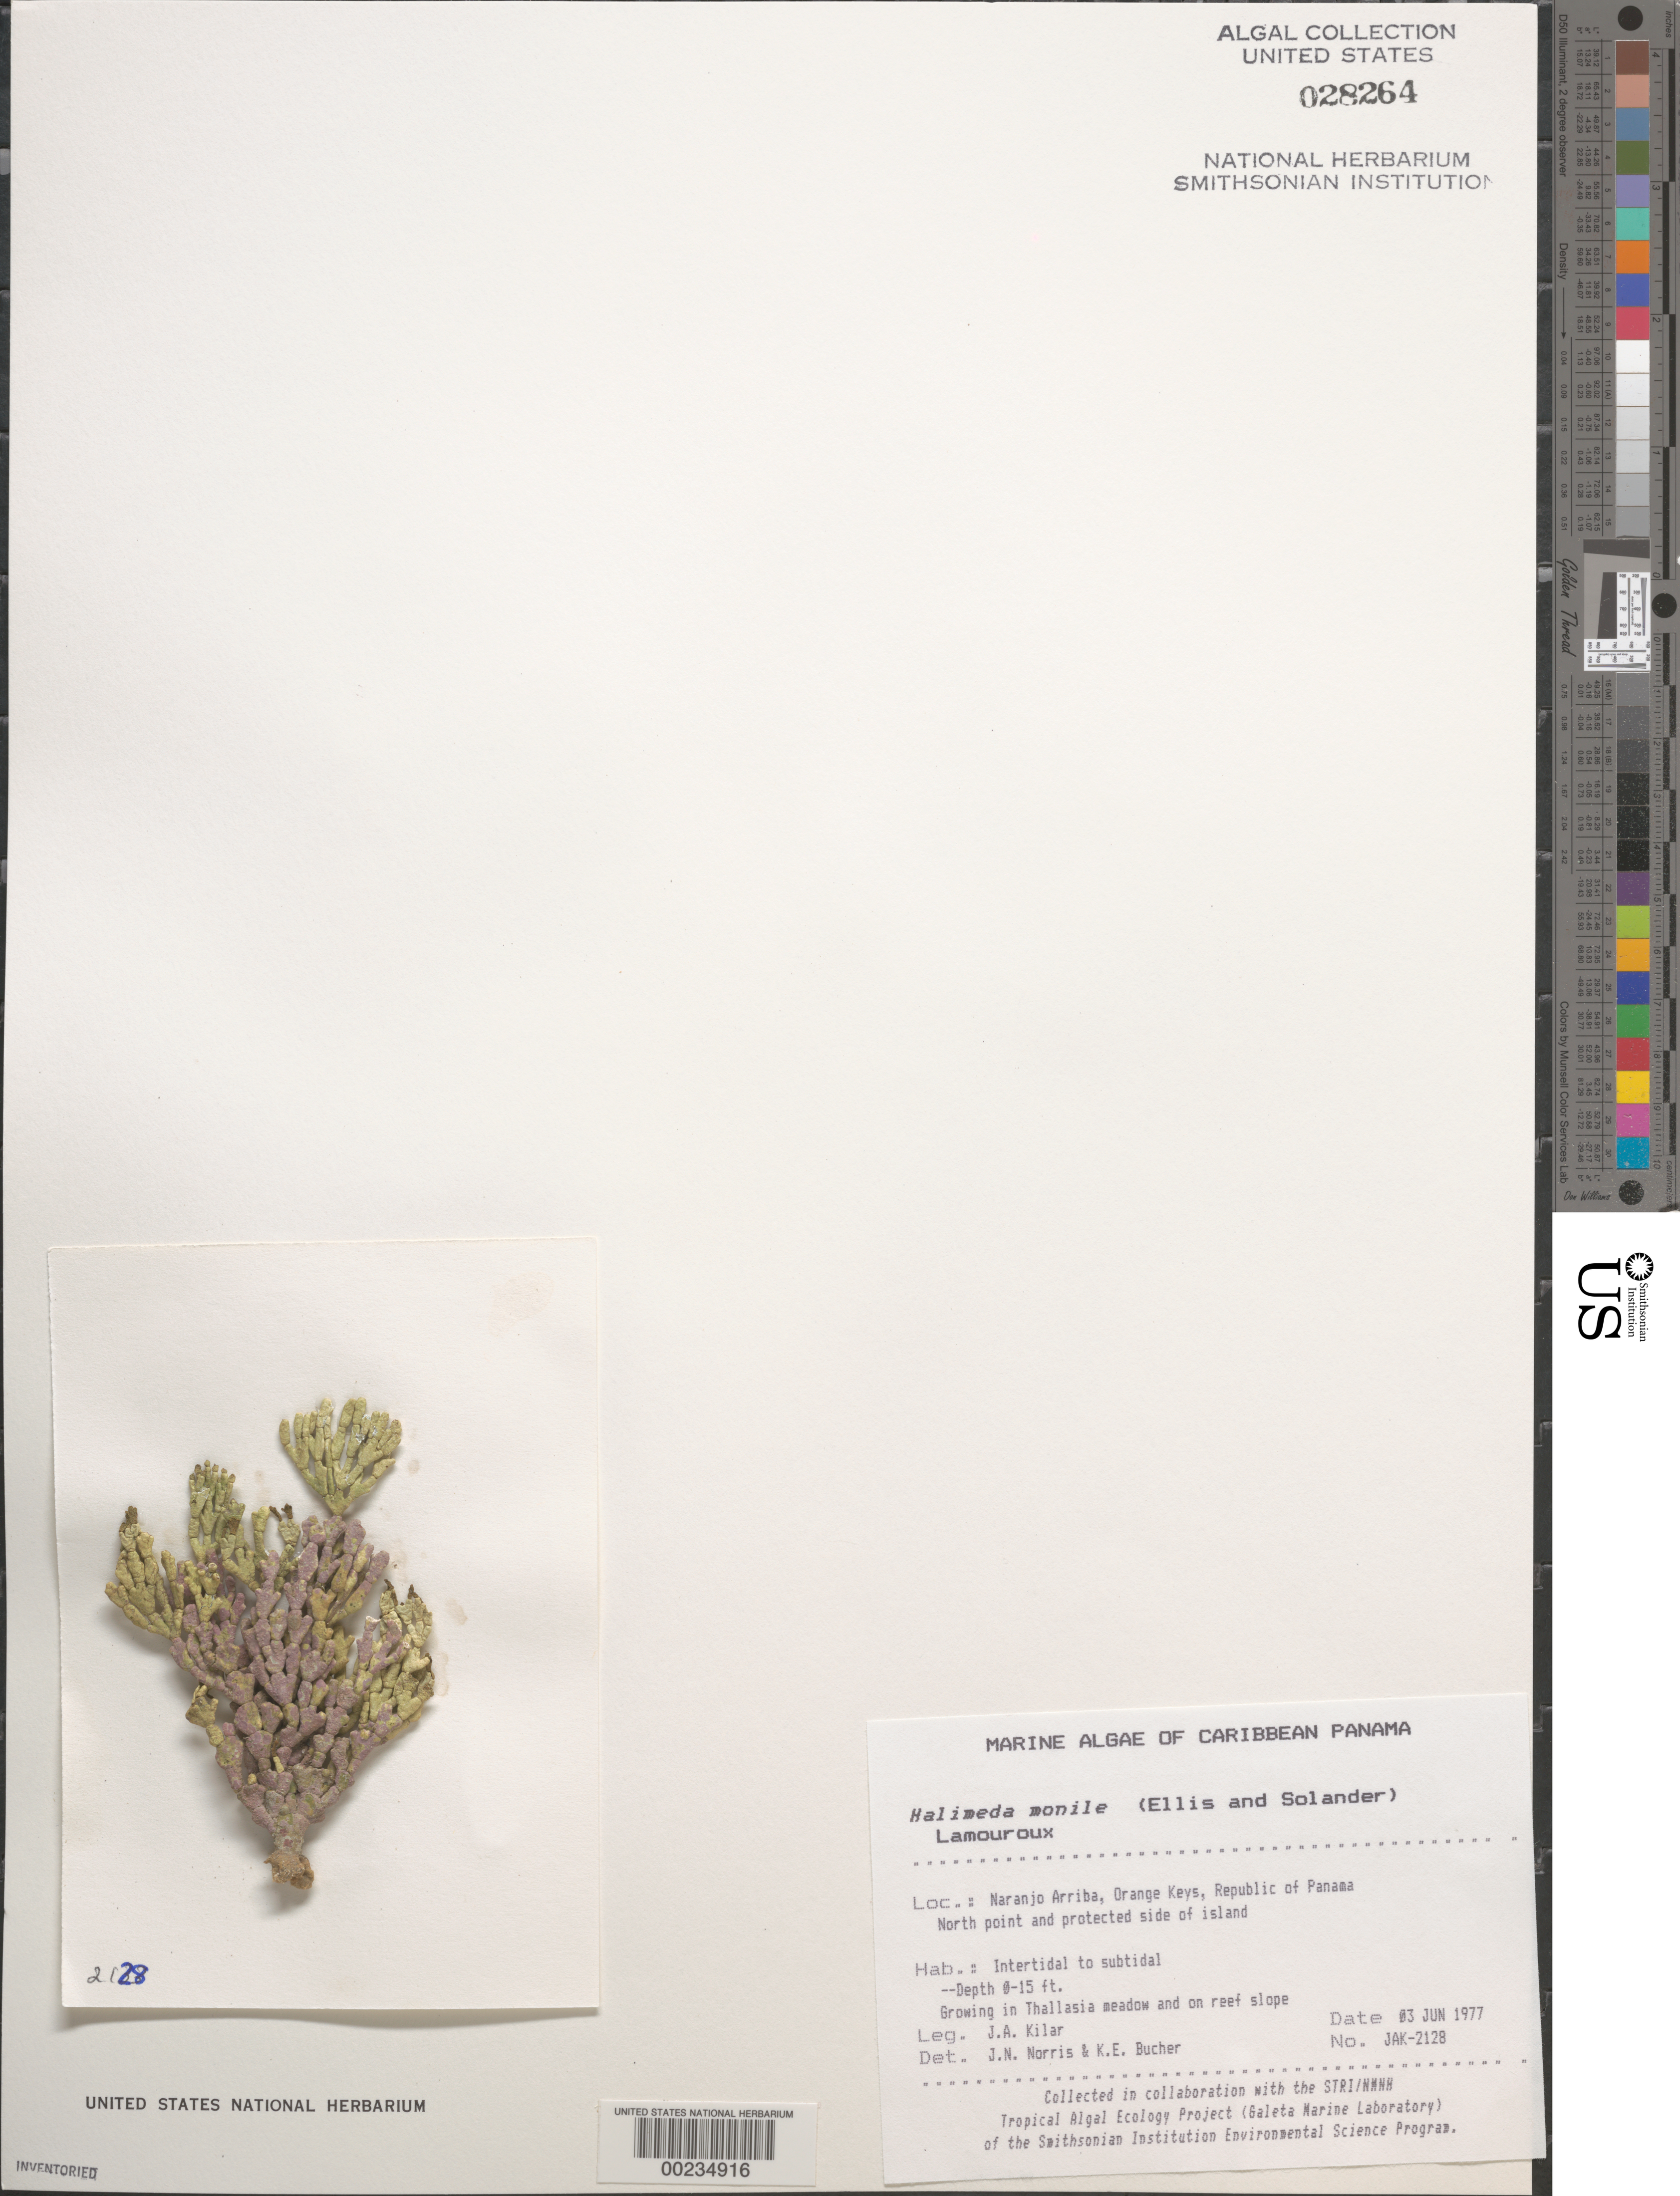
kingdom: Plantae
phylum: Chlorophyta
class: Ulvophyceae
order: Bryopsidales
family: Halimedaceae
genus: Halimeda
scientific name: Halimeda monile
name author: (J. Ellis & Sol.) J.V.Lamouroux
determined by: Norris, J. N.; Bucher, K. E.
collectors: J. A. Kilar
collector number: JAK-2128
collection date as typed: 03 Jun 1977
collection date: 1977-06-03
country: Panama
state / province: Colón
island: Naranjo Abajo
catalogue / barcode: US 28264